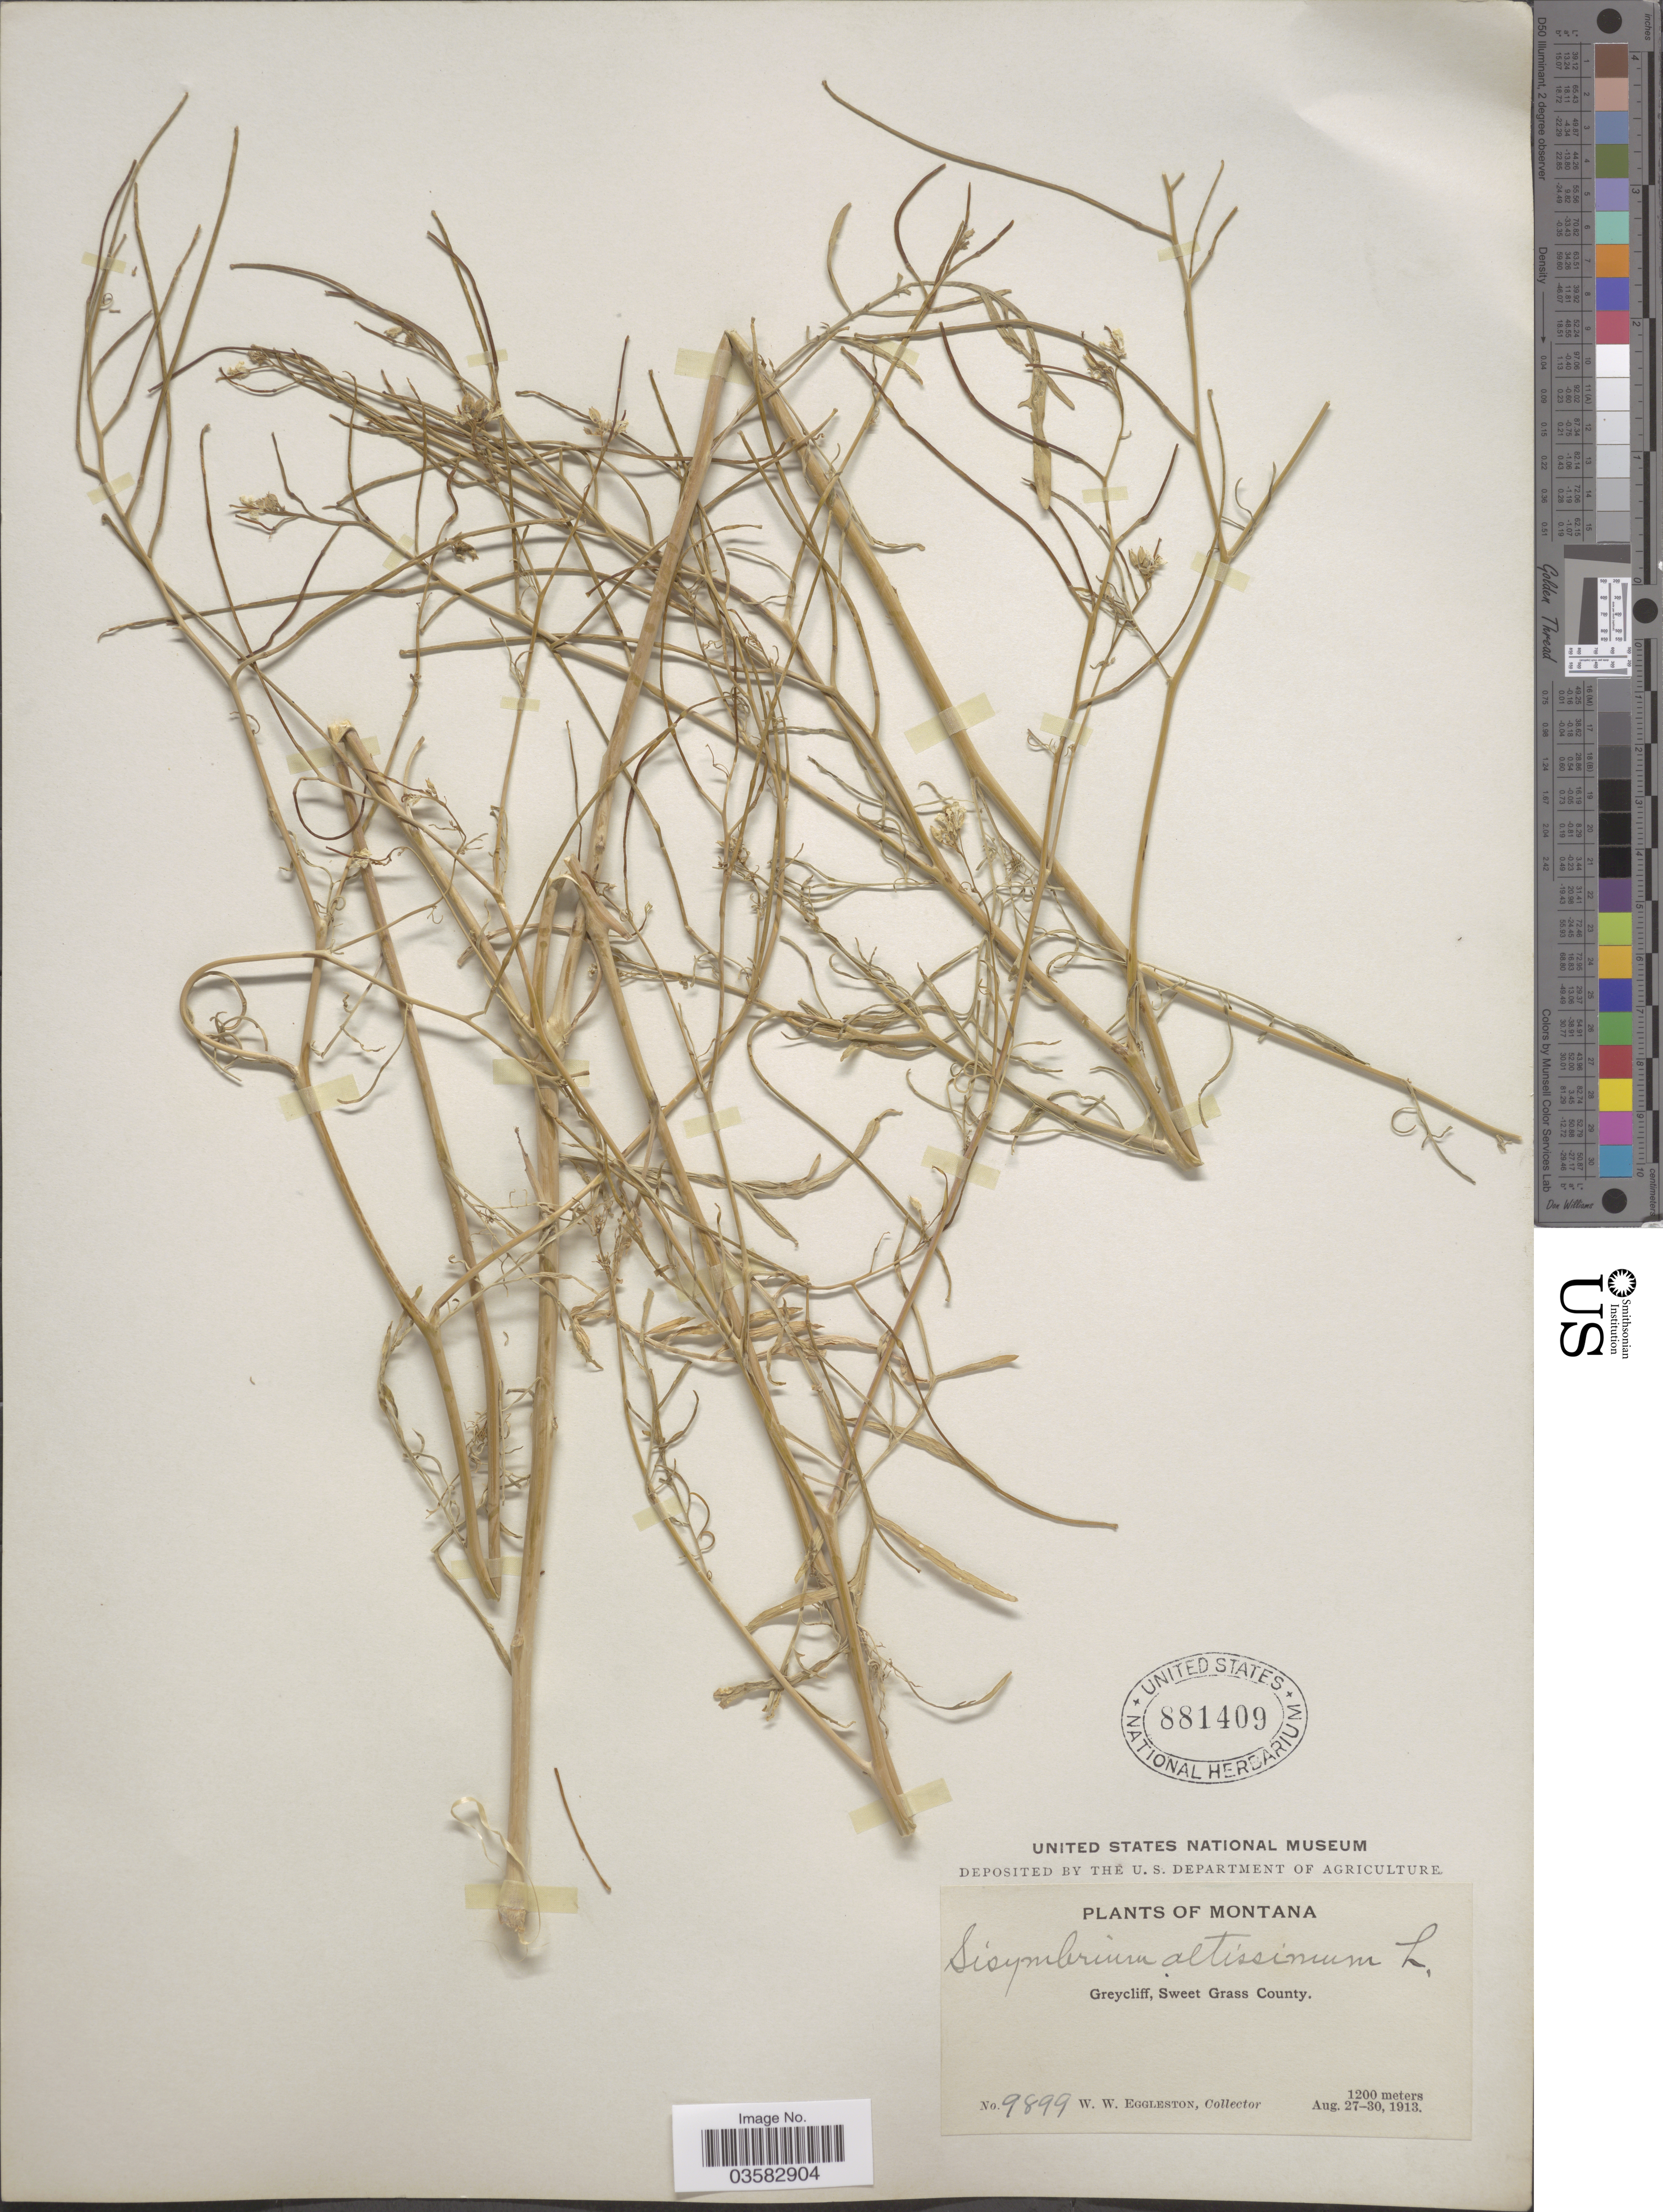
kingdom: Plantae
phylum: Tracheophyta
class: Magnoliopsida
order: Brassicales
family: Brassicaceae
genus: Sisymbrium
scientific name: Sisymbrium altissimum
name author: L.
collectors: W. W. Eggleston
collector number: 9899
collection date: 1913-08-27/1913-08-30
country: United States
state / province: Montana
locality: Greycliff, Sweet Grass County.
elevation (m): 1200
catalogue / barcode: US 881409